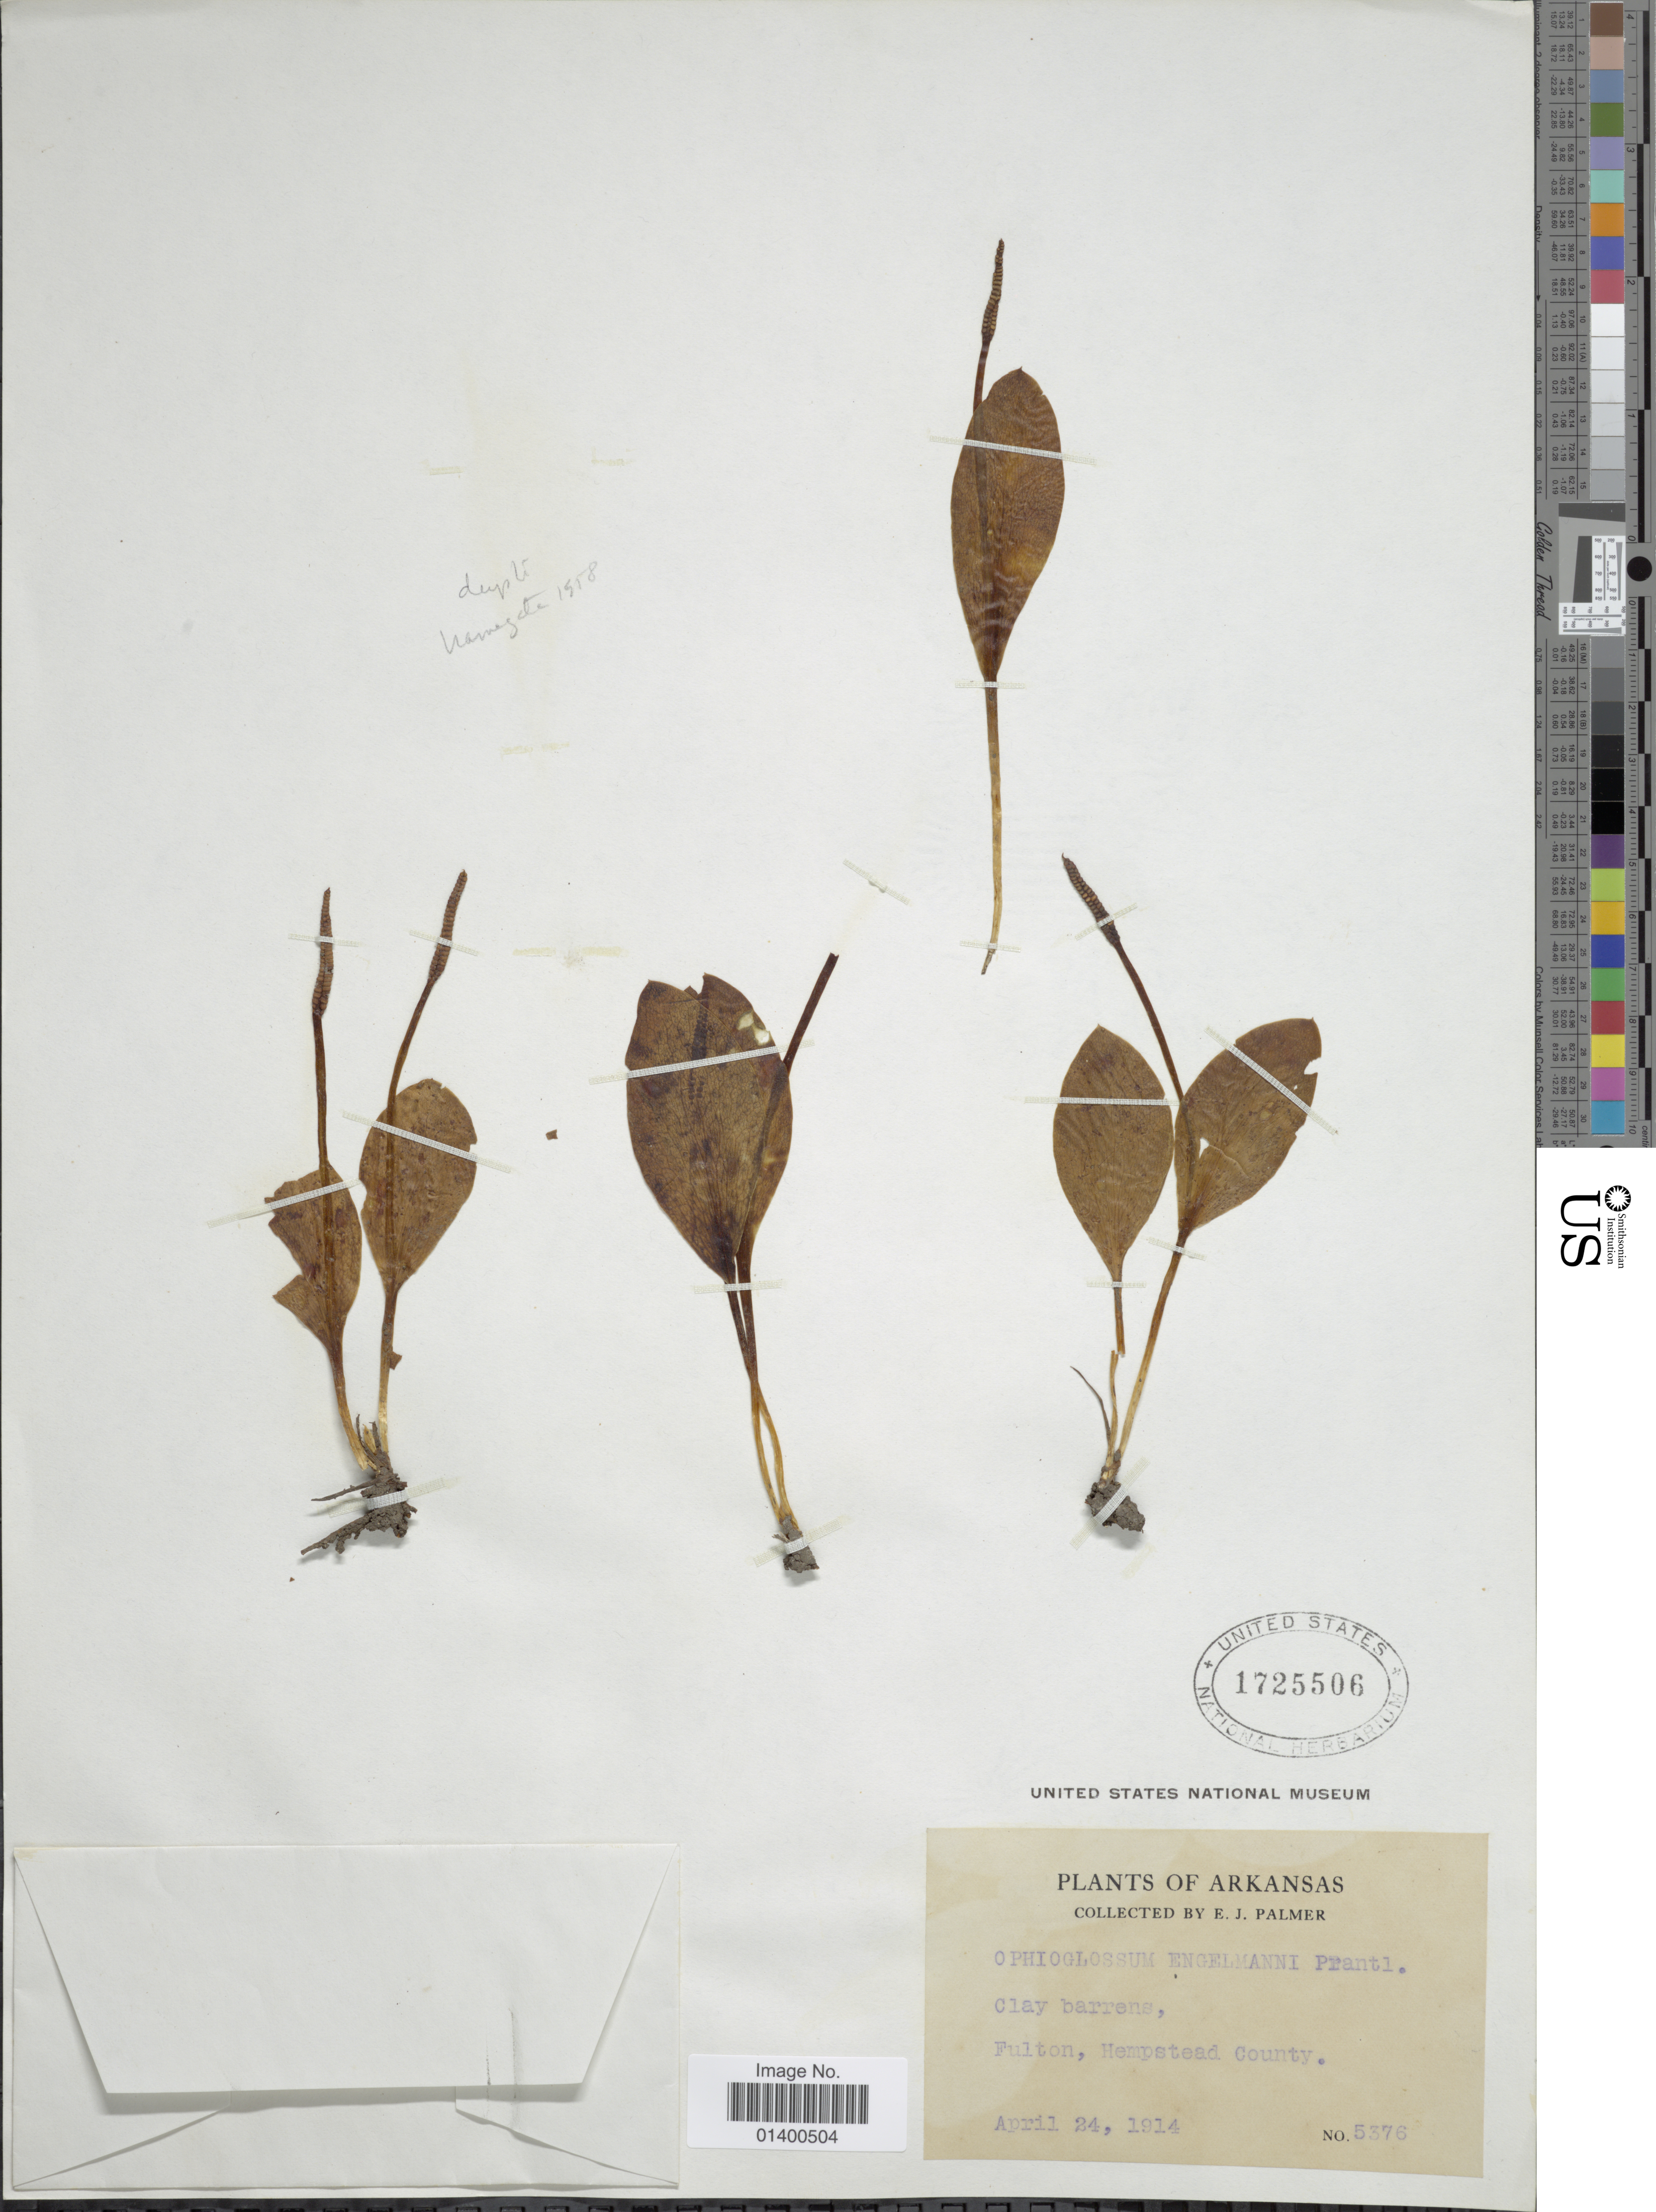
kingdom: Plantae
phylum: Tracheophyta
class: Polypodiopsida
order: Ophioglossales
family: Ophioglossaceae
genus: Ophioglossum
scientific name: Ophioglossum engelmannii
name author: Prantl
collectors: E. J. Palmer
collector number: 5376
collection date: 1914-04-24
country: United States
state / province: Arkansas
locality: Fulton, Hempsteand County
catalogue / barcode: US 1725506